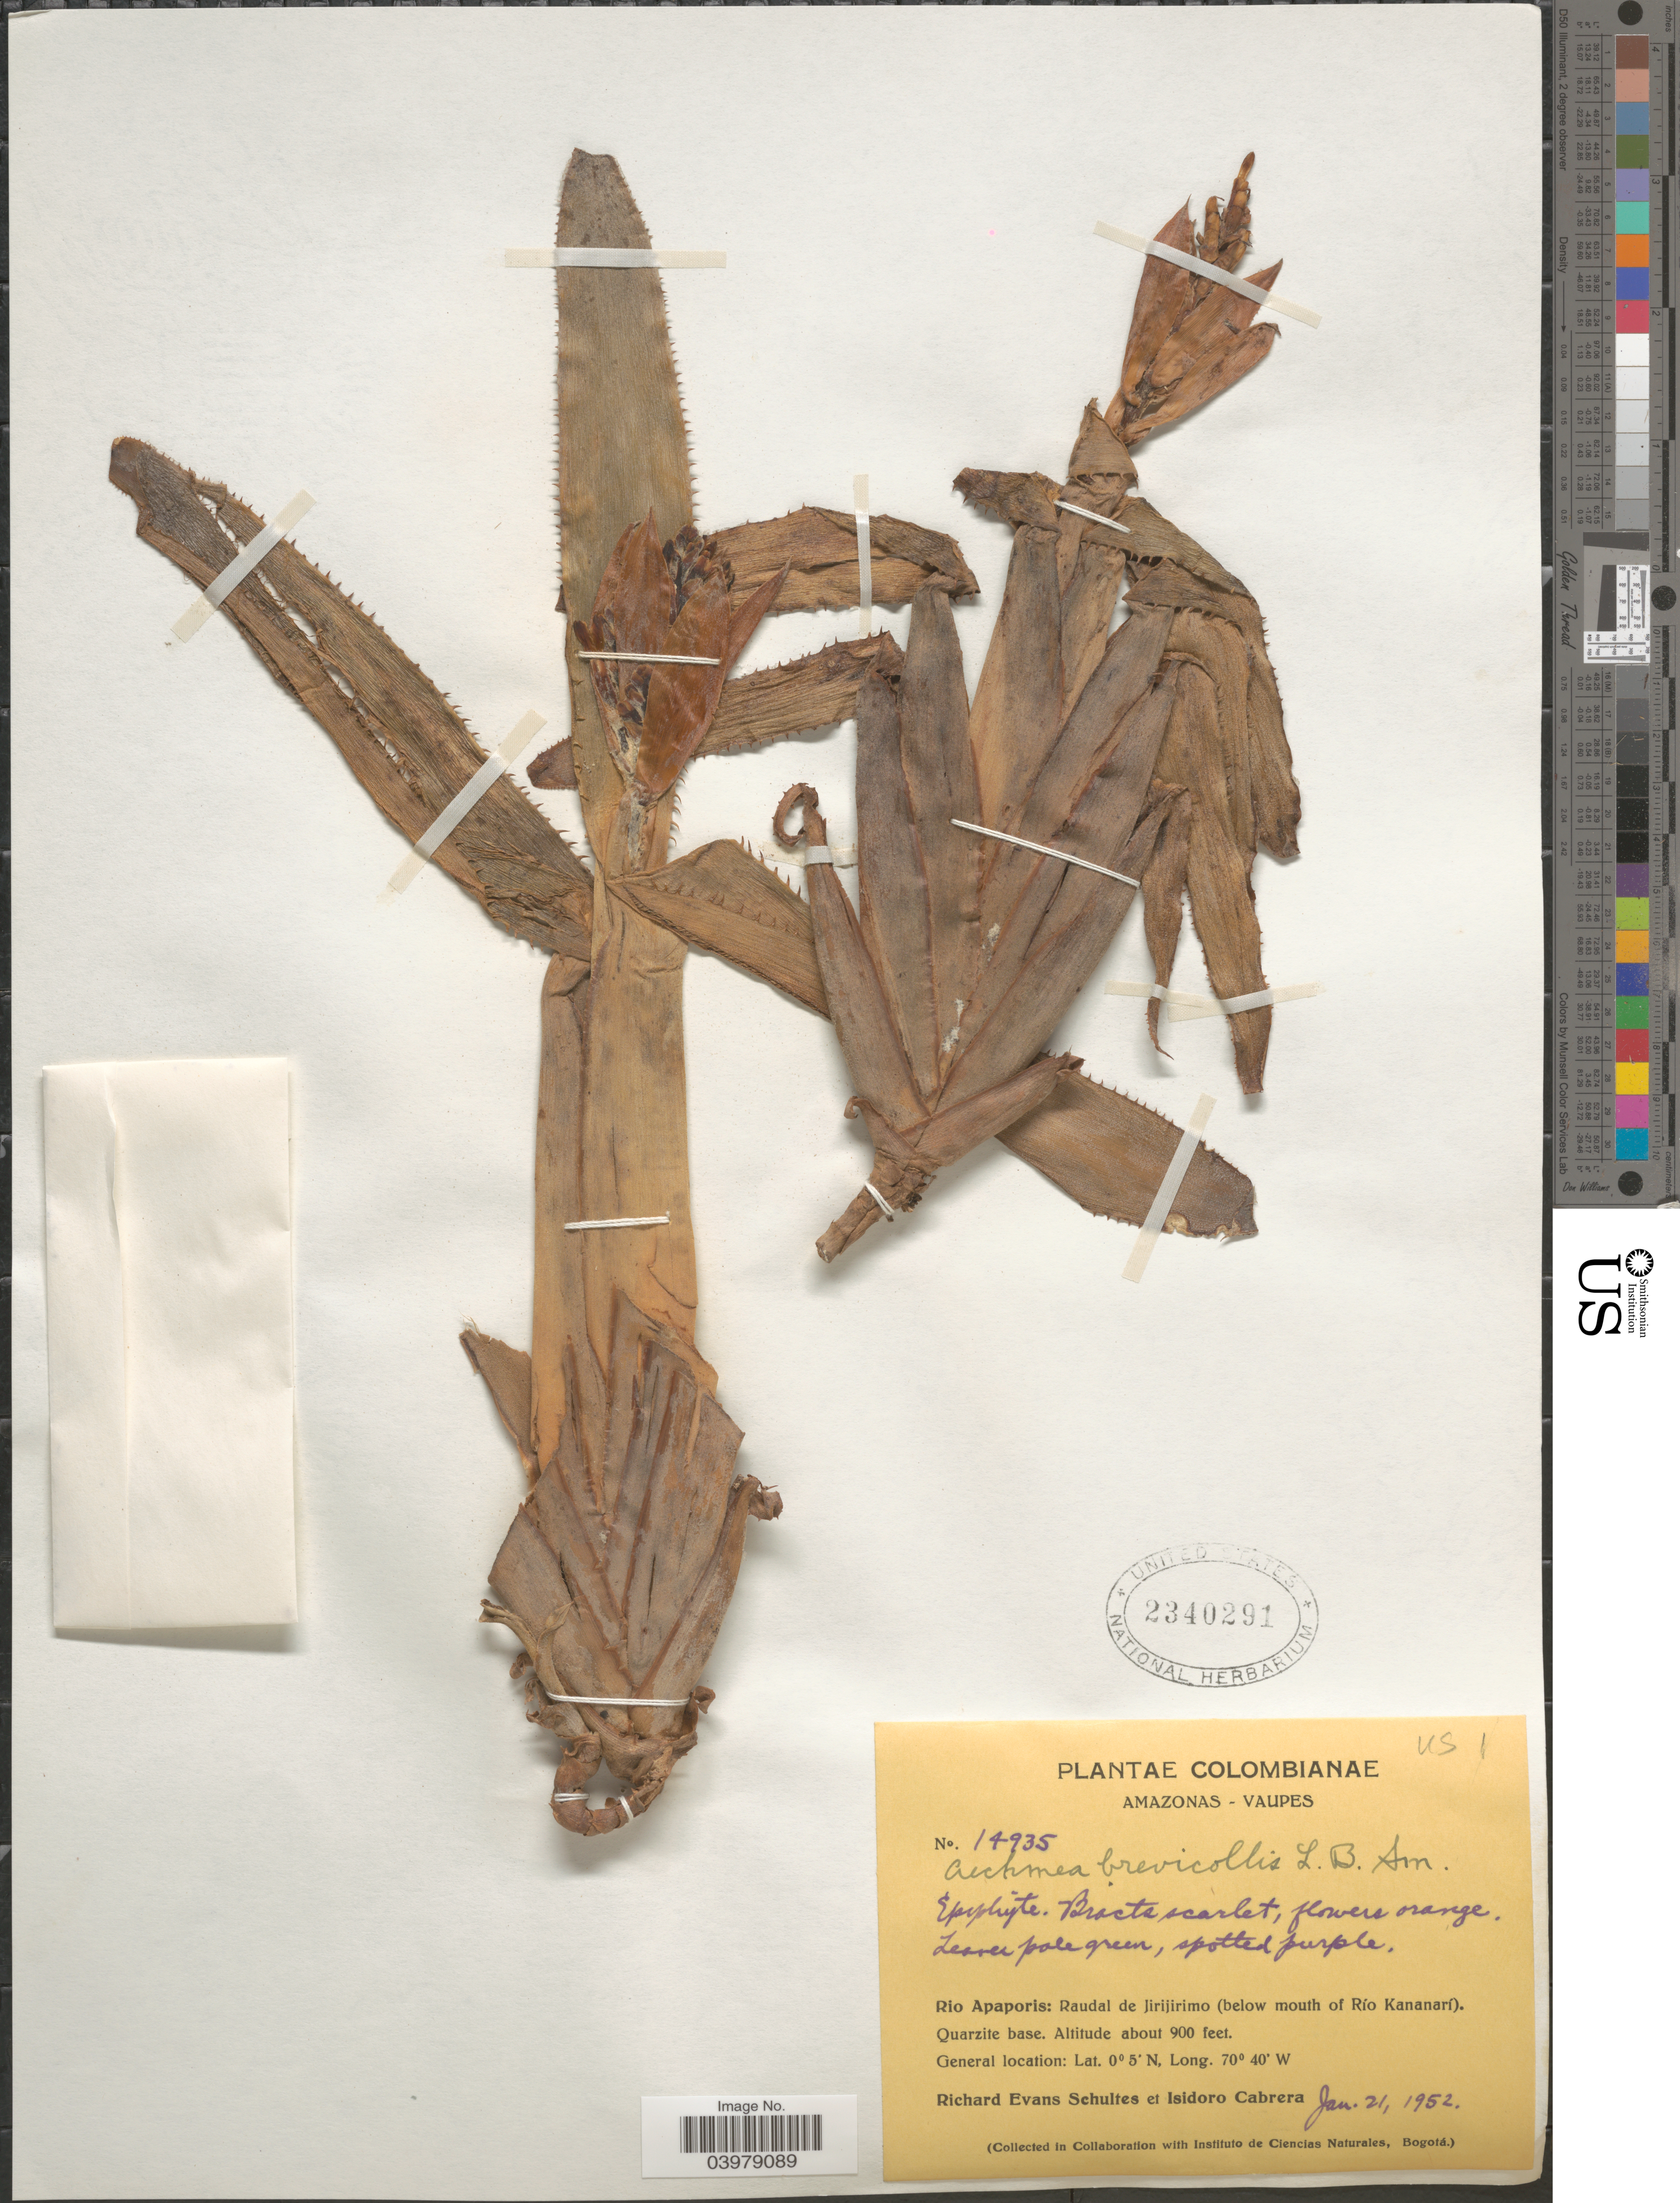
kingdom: Plantae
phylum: Tracheophyta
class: Liliopsida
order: Poales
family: Bromeliaceae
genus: Aechmea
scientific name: Aechmea brevicollis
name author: L.B. Sm.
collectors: R. E. Schultes & I. Cabrera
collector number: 14935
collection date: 1952-01-21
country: Colombia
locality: Amazonas - Vaupes. Rio Apaporis: Raudal de Jirijirimo (below mouth of Río Kananarí). Quarzite base.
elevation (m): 274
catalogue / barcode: US 2340291